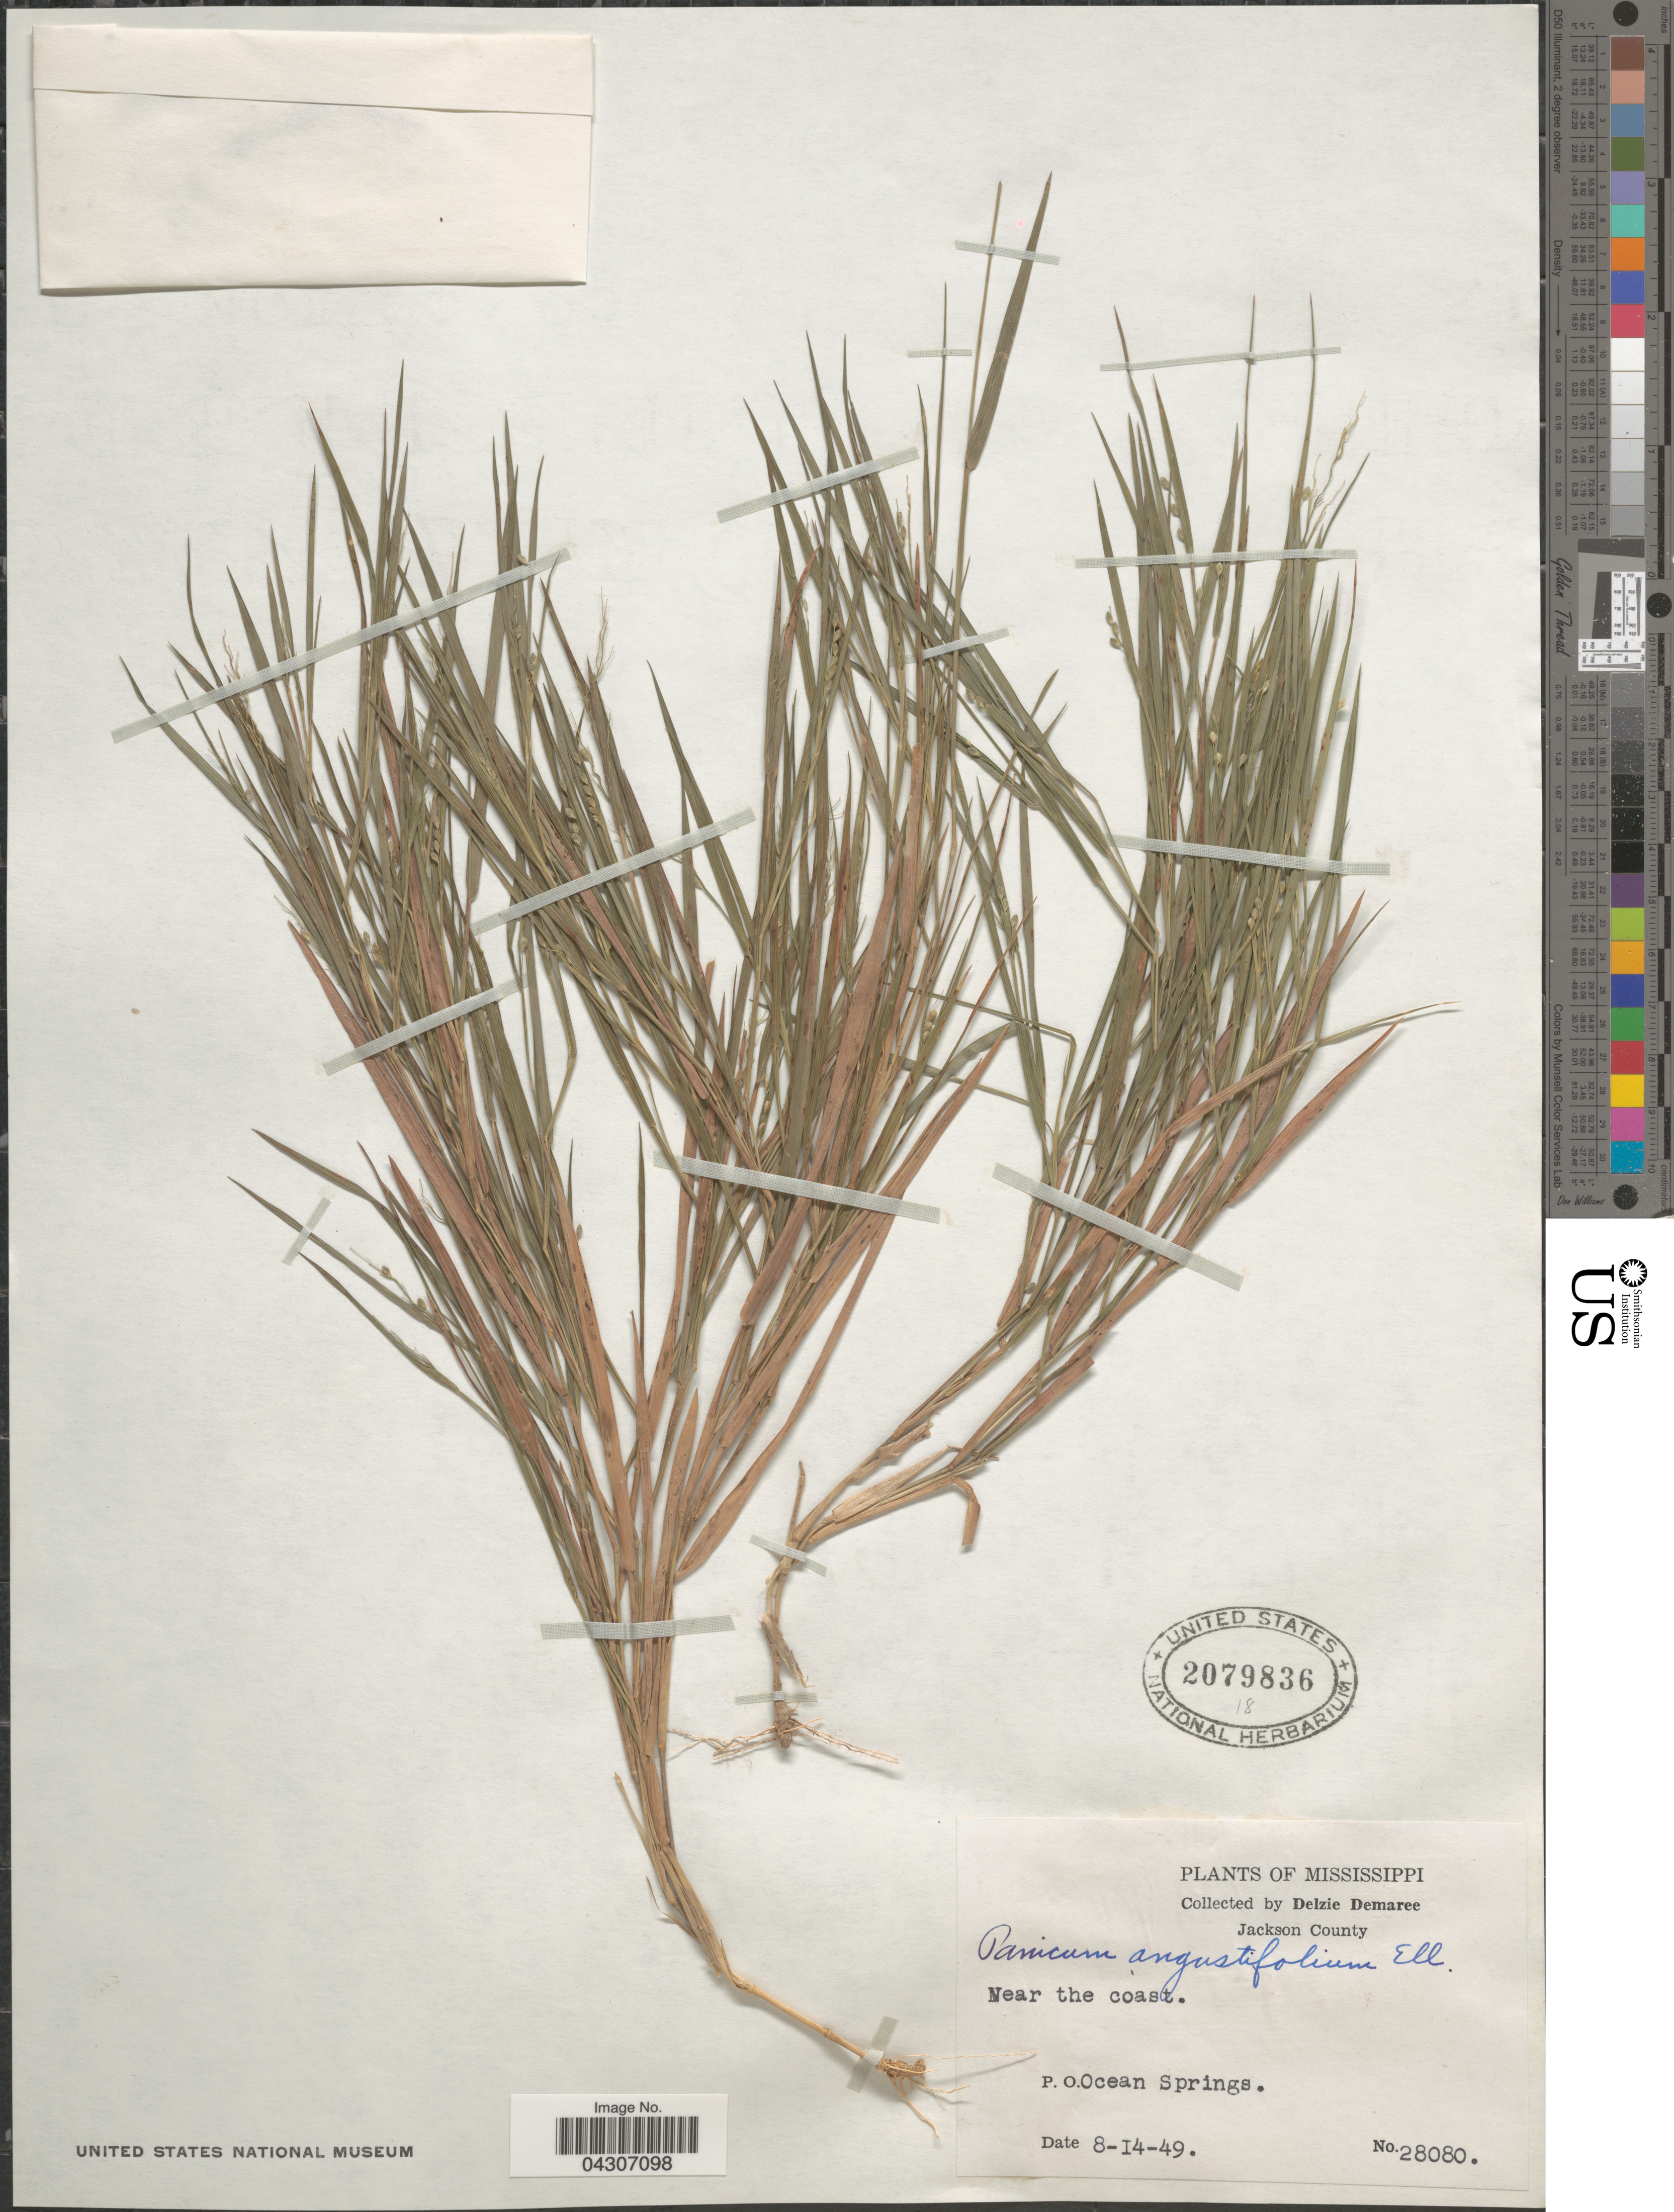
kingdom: Plantae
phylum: Tracheophyta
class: Liliopsida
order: Poales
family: Poaceae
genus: Dichanthelium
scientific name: Dichanthelium aciculare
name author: (Desv. ex Poir.) Gould & C.A. Clark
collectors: D. Demaree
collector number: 28080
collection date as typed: Transcribed d/m/y: 14/8/49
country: United States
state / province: Mississippi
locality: Jackson County. P. O. Ocean Springs.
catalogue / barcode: US 2079836